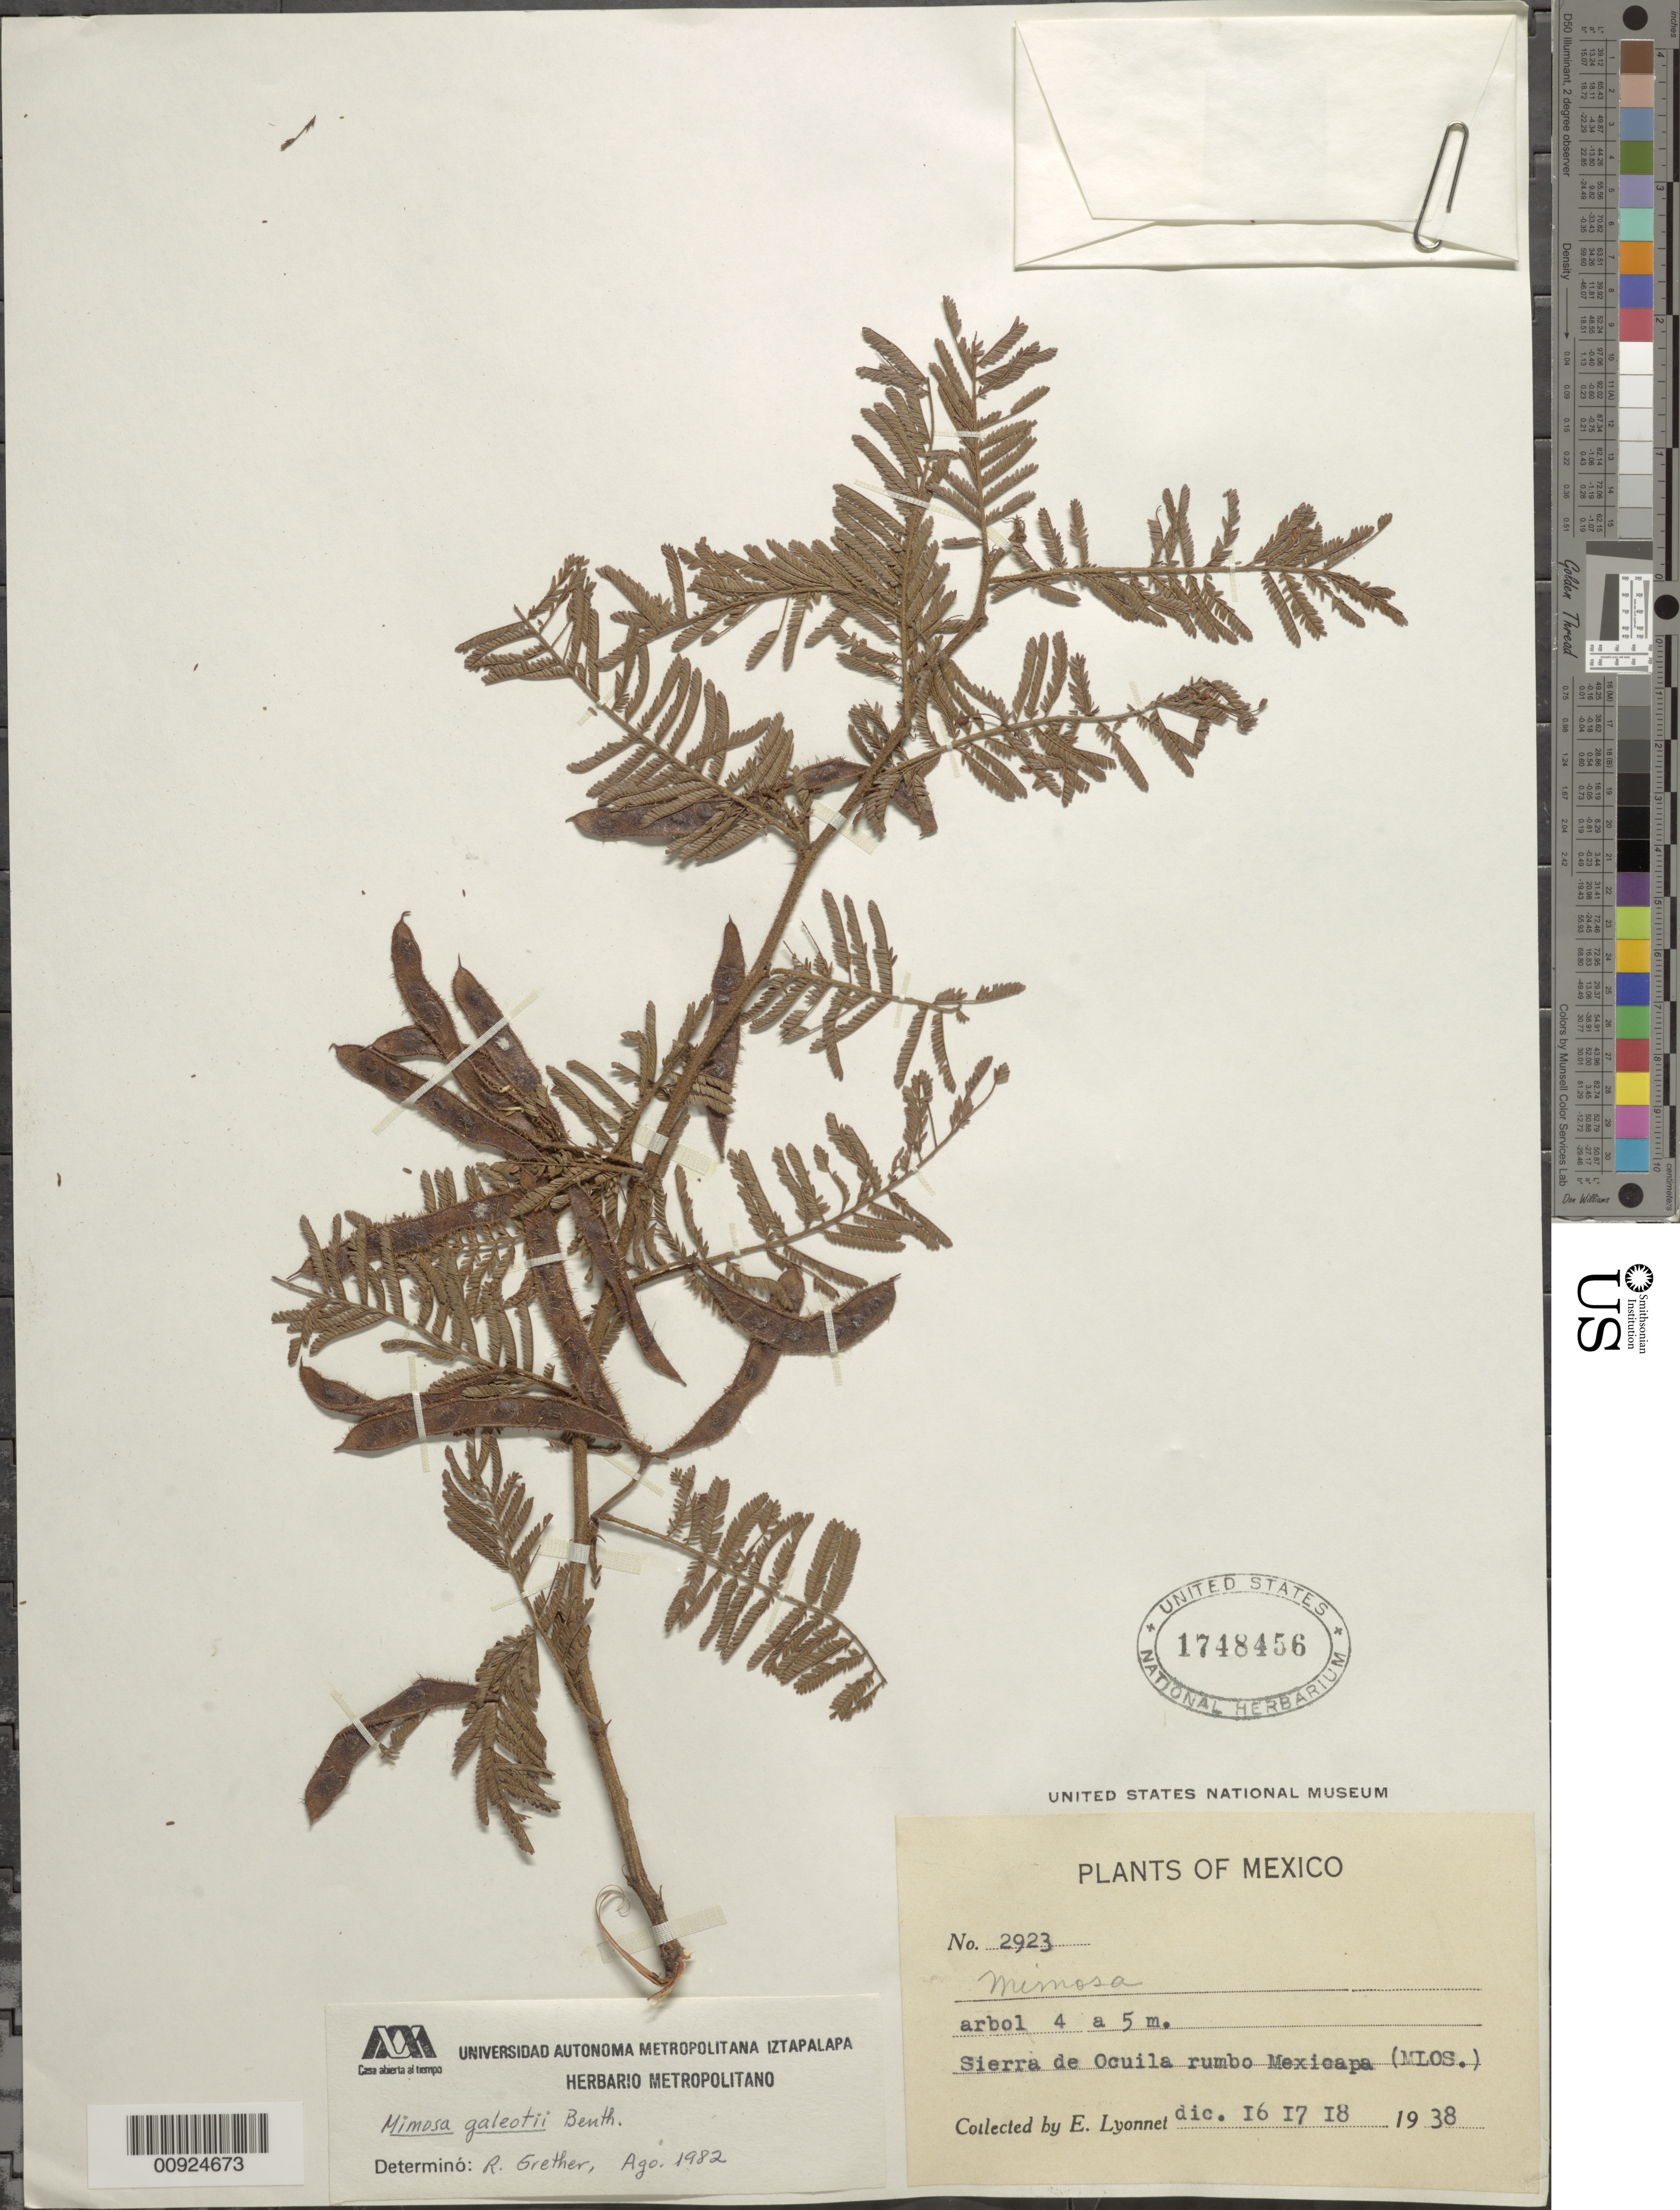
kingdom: Plantae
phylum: Tracheophyta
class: Magnoliopsida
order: Fabales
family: Fabaceae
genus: Mimosa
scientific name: Mimosa galeottii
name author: Benth.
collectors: Bro. E. Lyonnet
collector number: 2923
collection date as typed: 16 Dec 1938 to 18 Dec 1938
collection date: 1938-12-16/1938-12-18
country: Mexico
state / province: Morelos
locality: Sierra de Ocuila rumbo Mexicapa (Mlos.)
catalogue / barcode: US 1748456